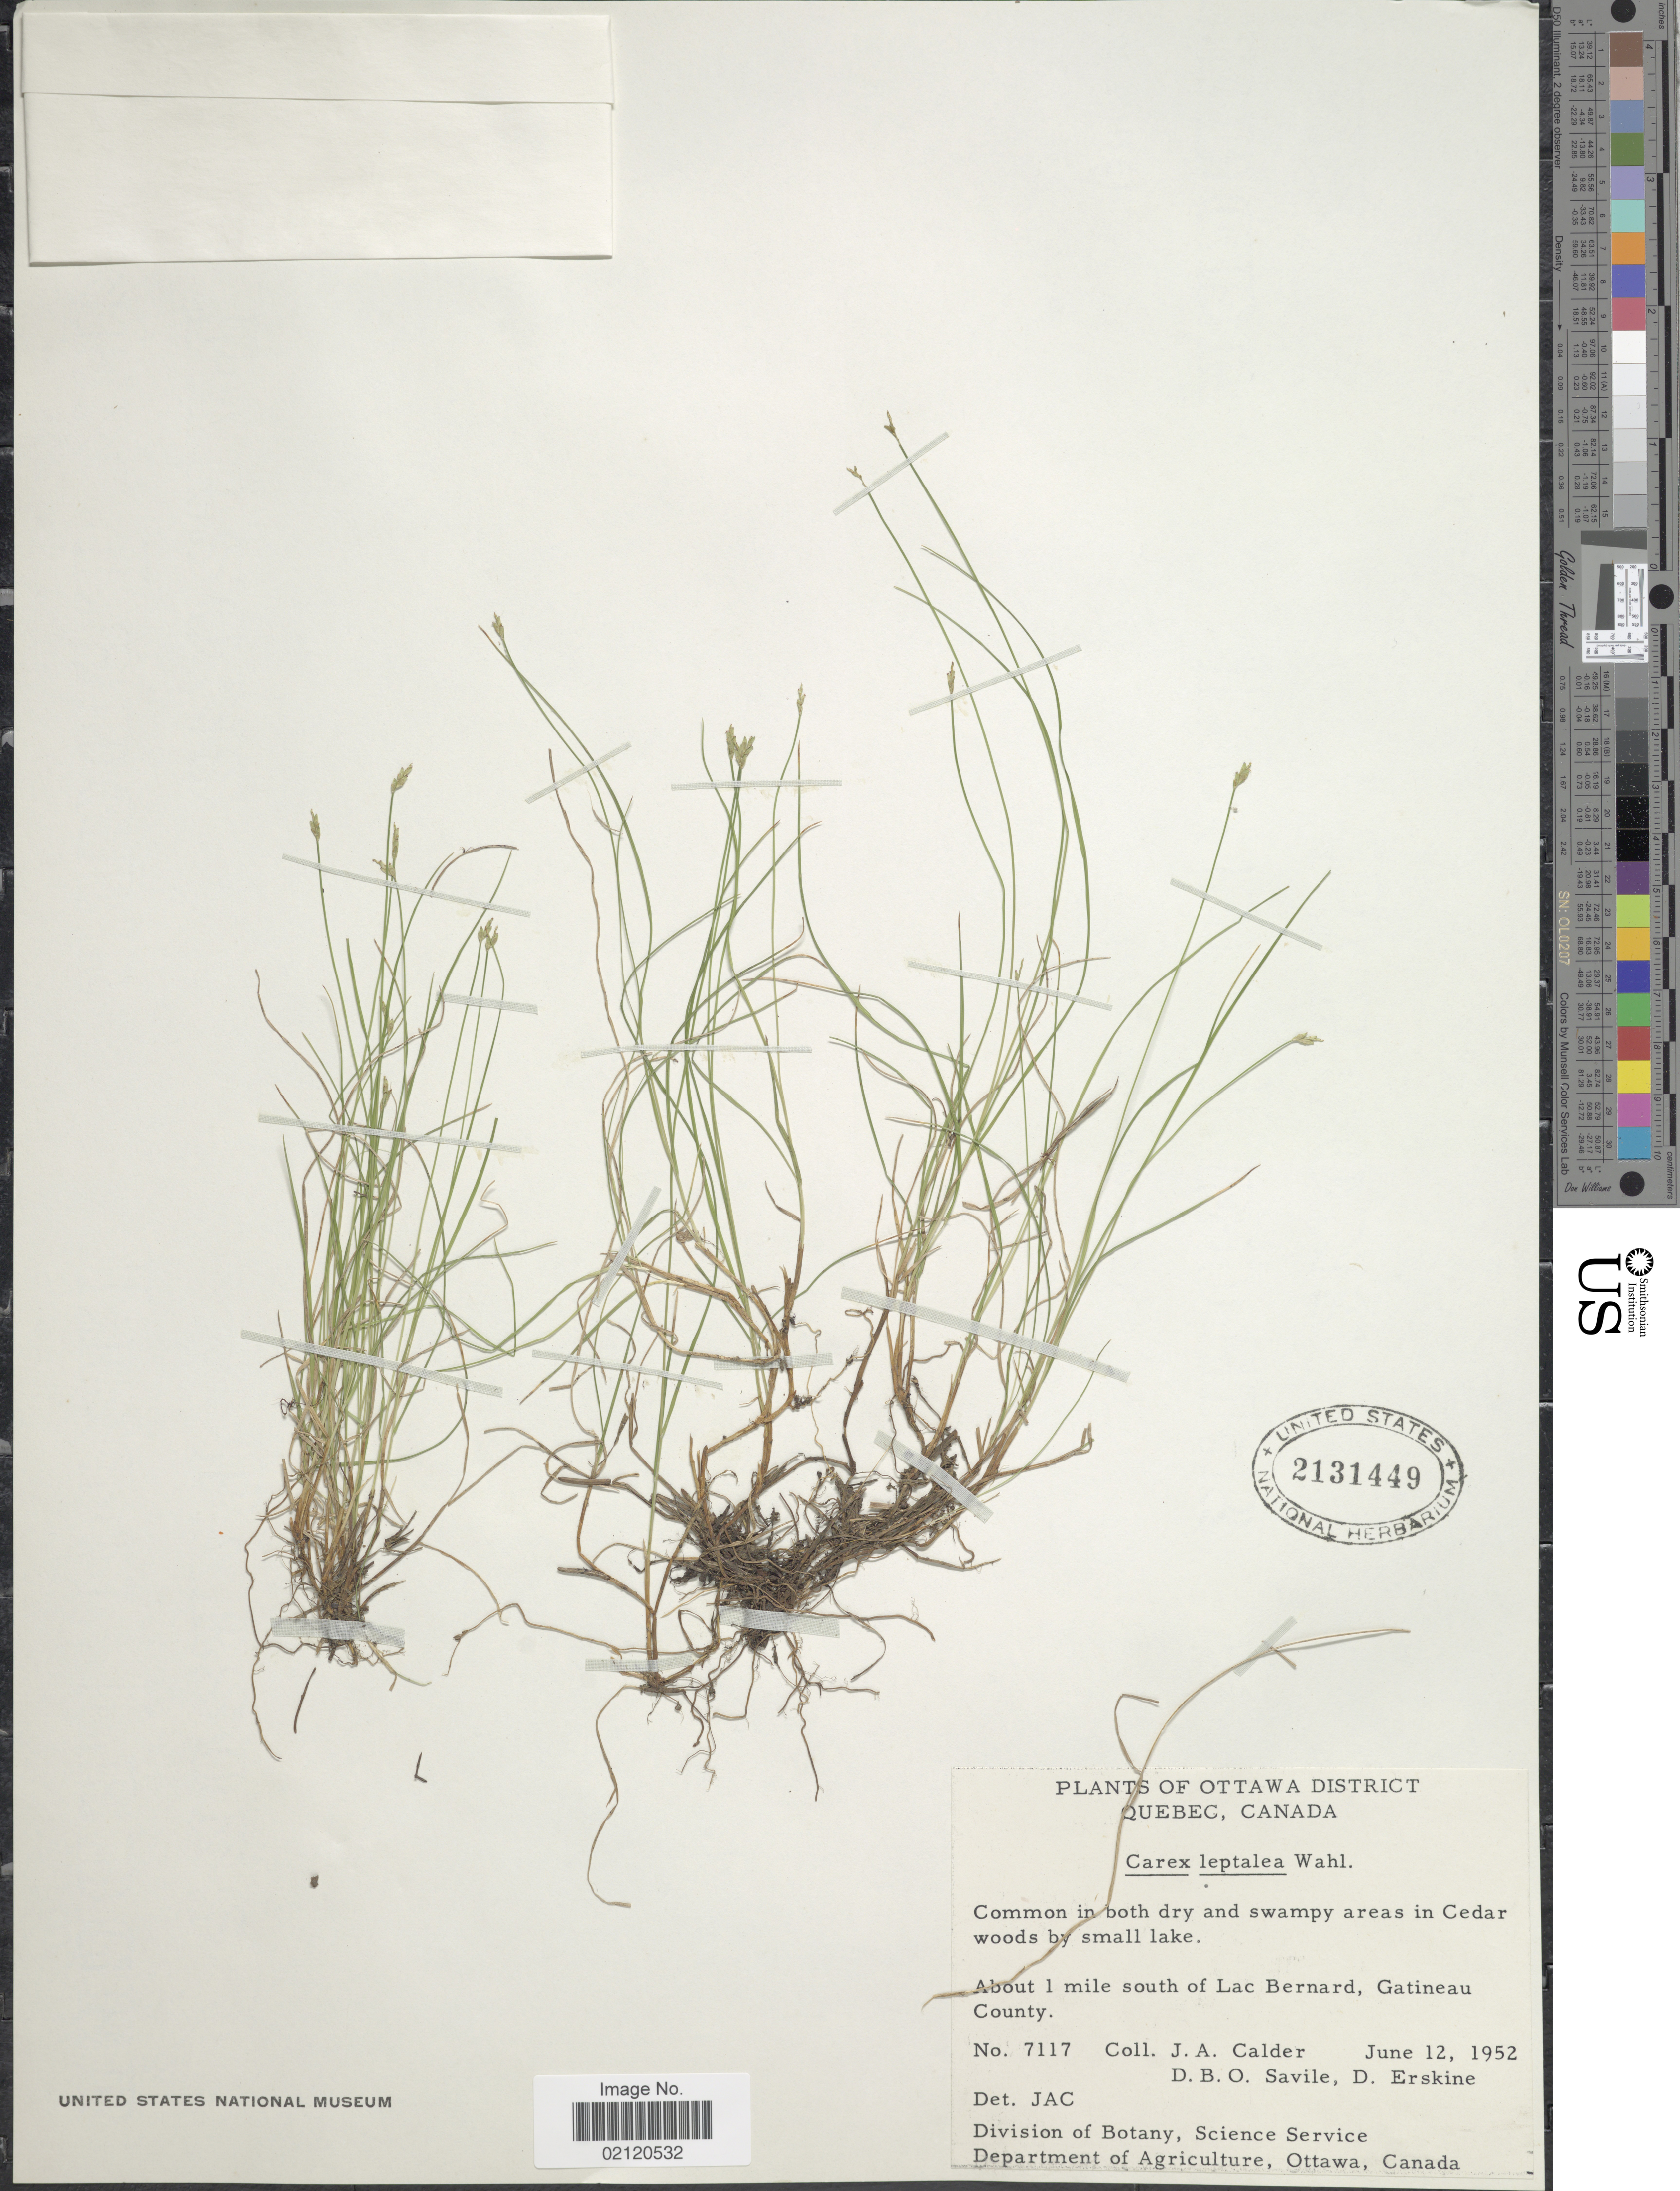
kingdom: Plantae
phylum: Tracheophyta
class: Liliopsida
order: Poales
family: Cyperaceae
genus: Carex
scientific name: Carex leptalea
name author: Wahlenb.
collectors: J. A. Calder, D. Savile & D. Erskine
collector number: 7117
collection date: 1952-06-12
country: Canada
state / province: Quebec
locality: Ottawa District, About 1 mile south of Lac Bernard, Gatineau County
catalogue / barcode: US 2131449